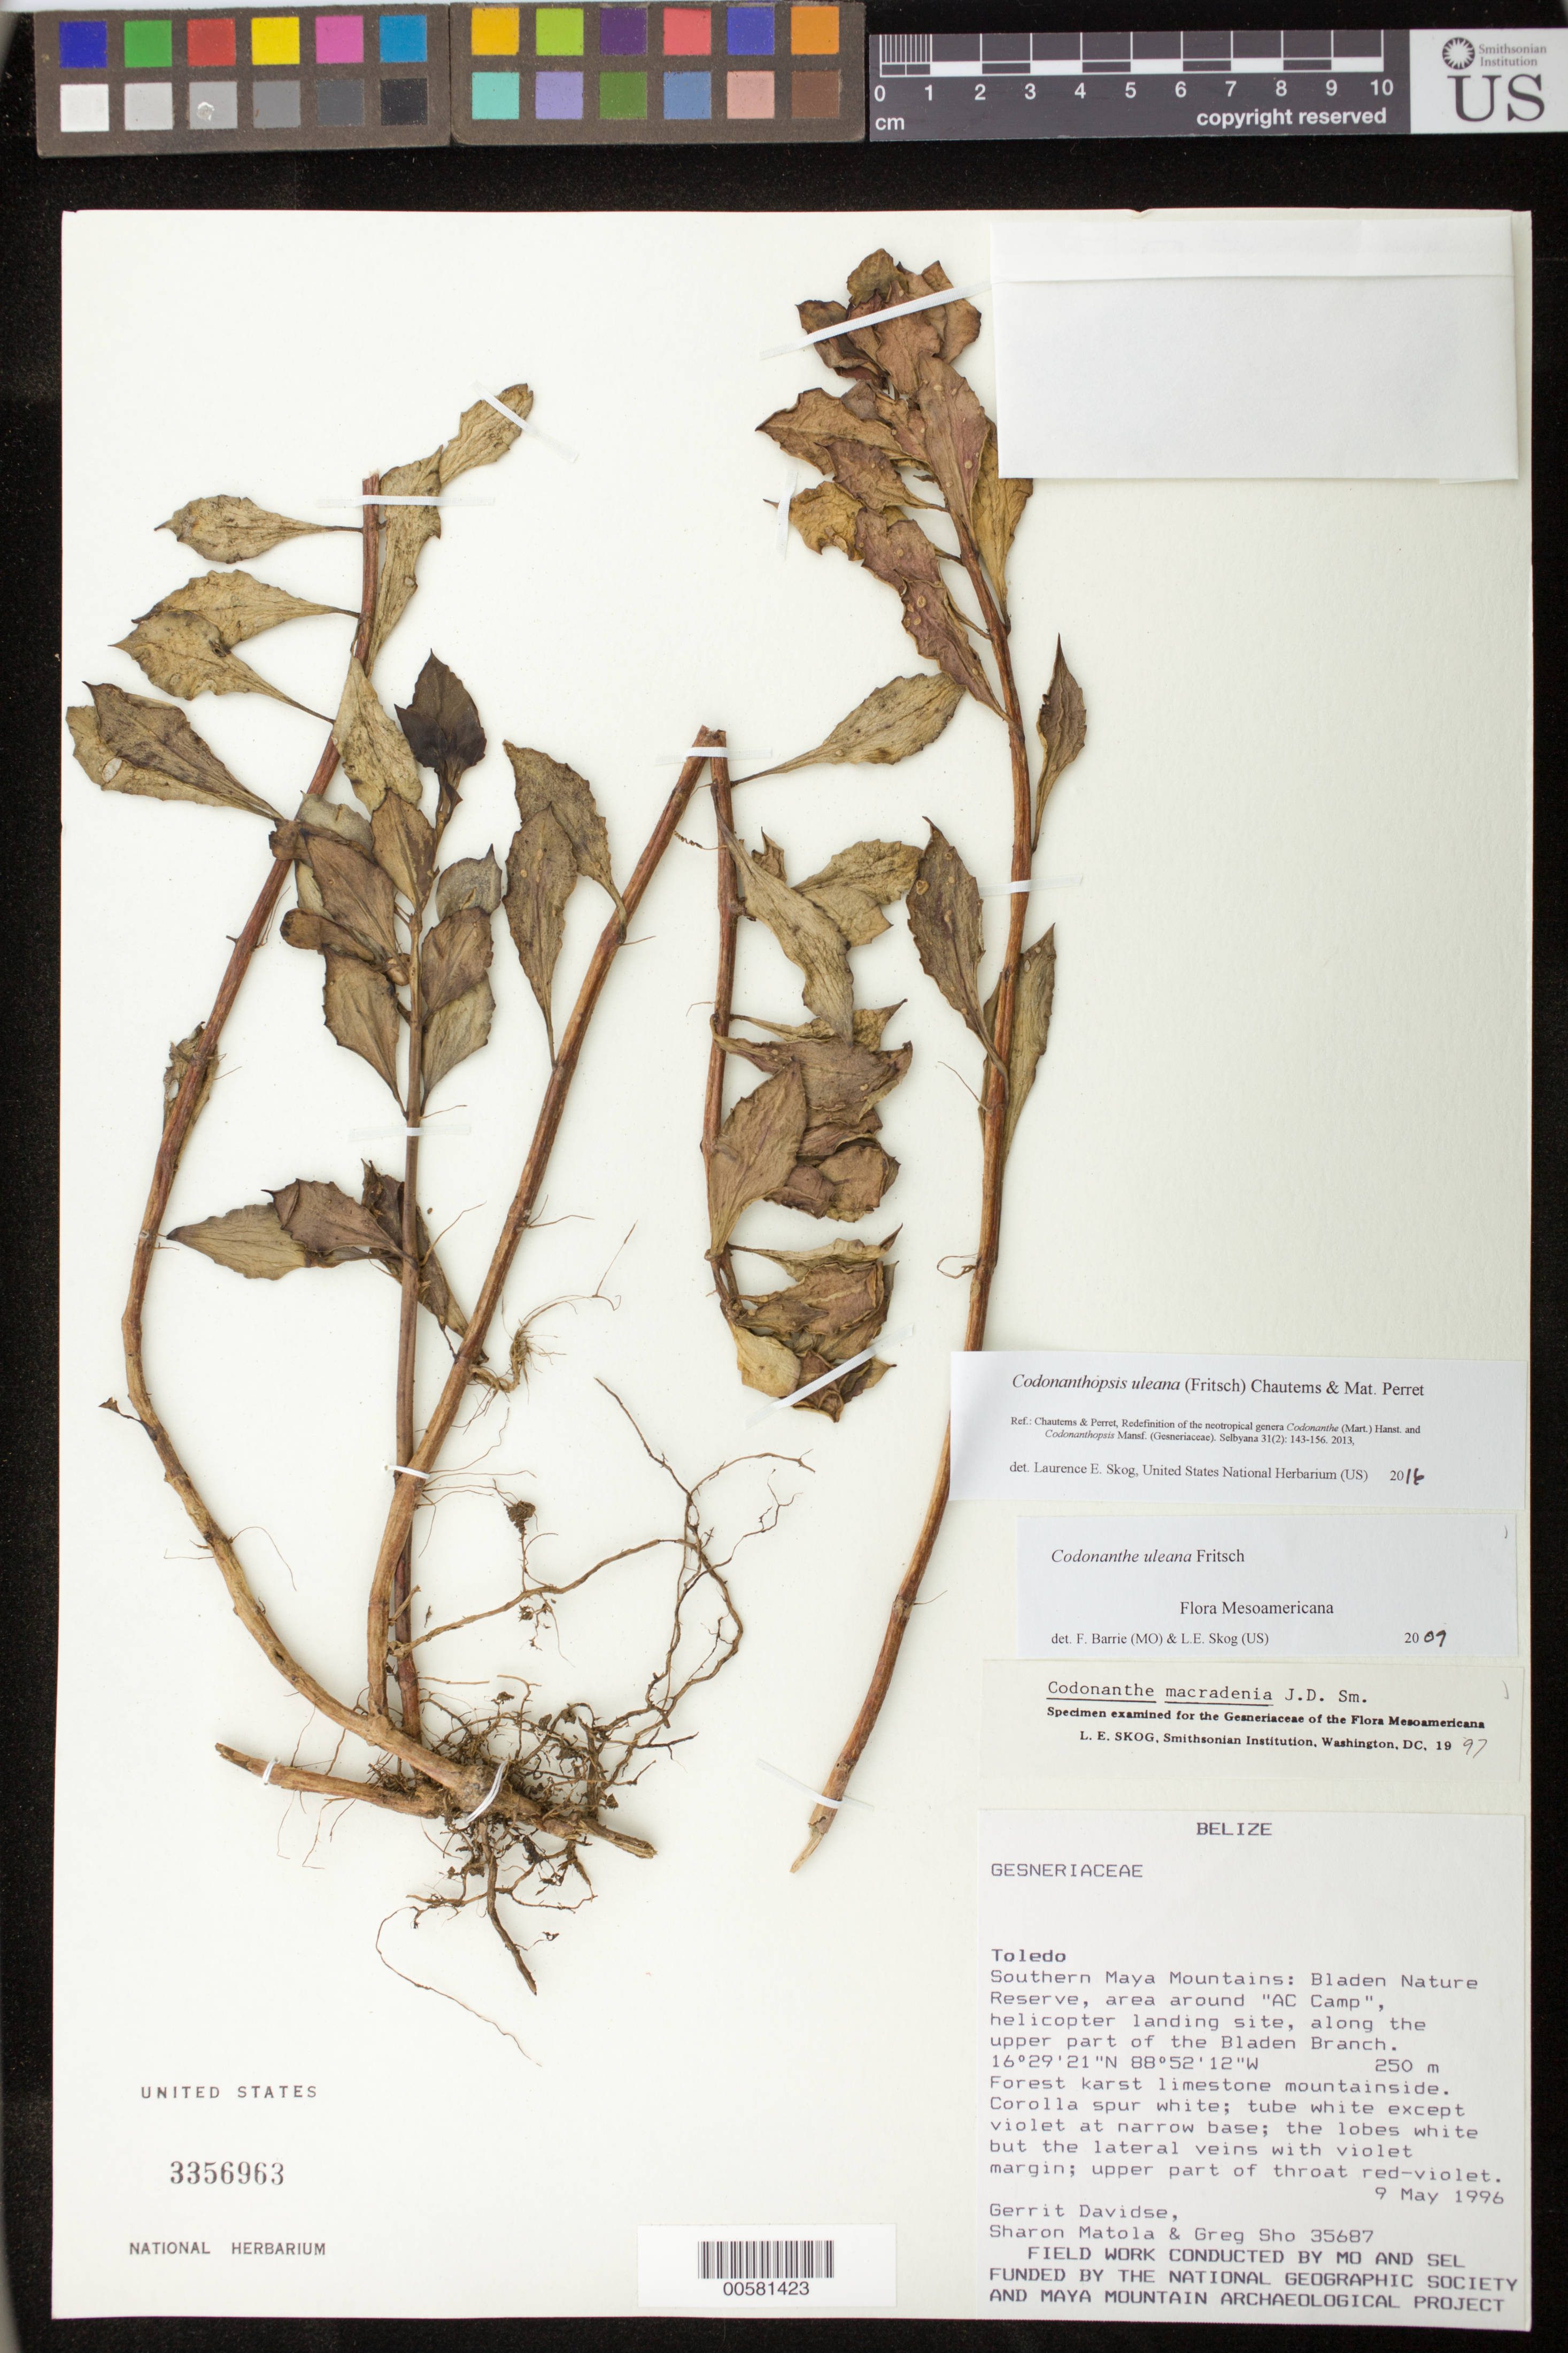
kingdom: Plantae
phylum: Tracheophyta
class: Magnoliopsida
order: Lamiales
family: Gesneriaceae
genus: Codonanthopsis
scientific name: Codonanthopsis uleana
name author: (Fritsch) Chautems & Mat.Perret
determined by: Skog, Laurence E.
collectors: G. Davidse, S. Matola & G. Sho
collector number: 35687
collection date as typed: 09 May 1996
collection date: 1996-05-09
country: Belize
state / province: Toledo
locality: Southern Maya Mountains: Bladen Nature Reserve, area around "AC Camp", helicopter landing site, along the upper part of the Bladen Branch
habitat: Forest karst limestone mountainside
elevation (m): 250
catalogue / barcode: US 3356963